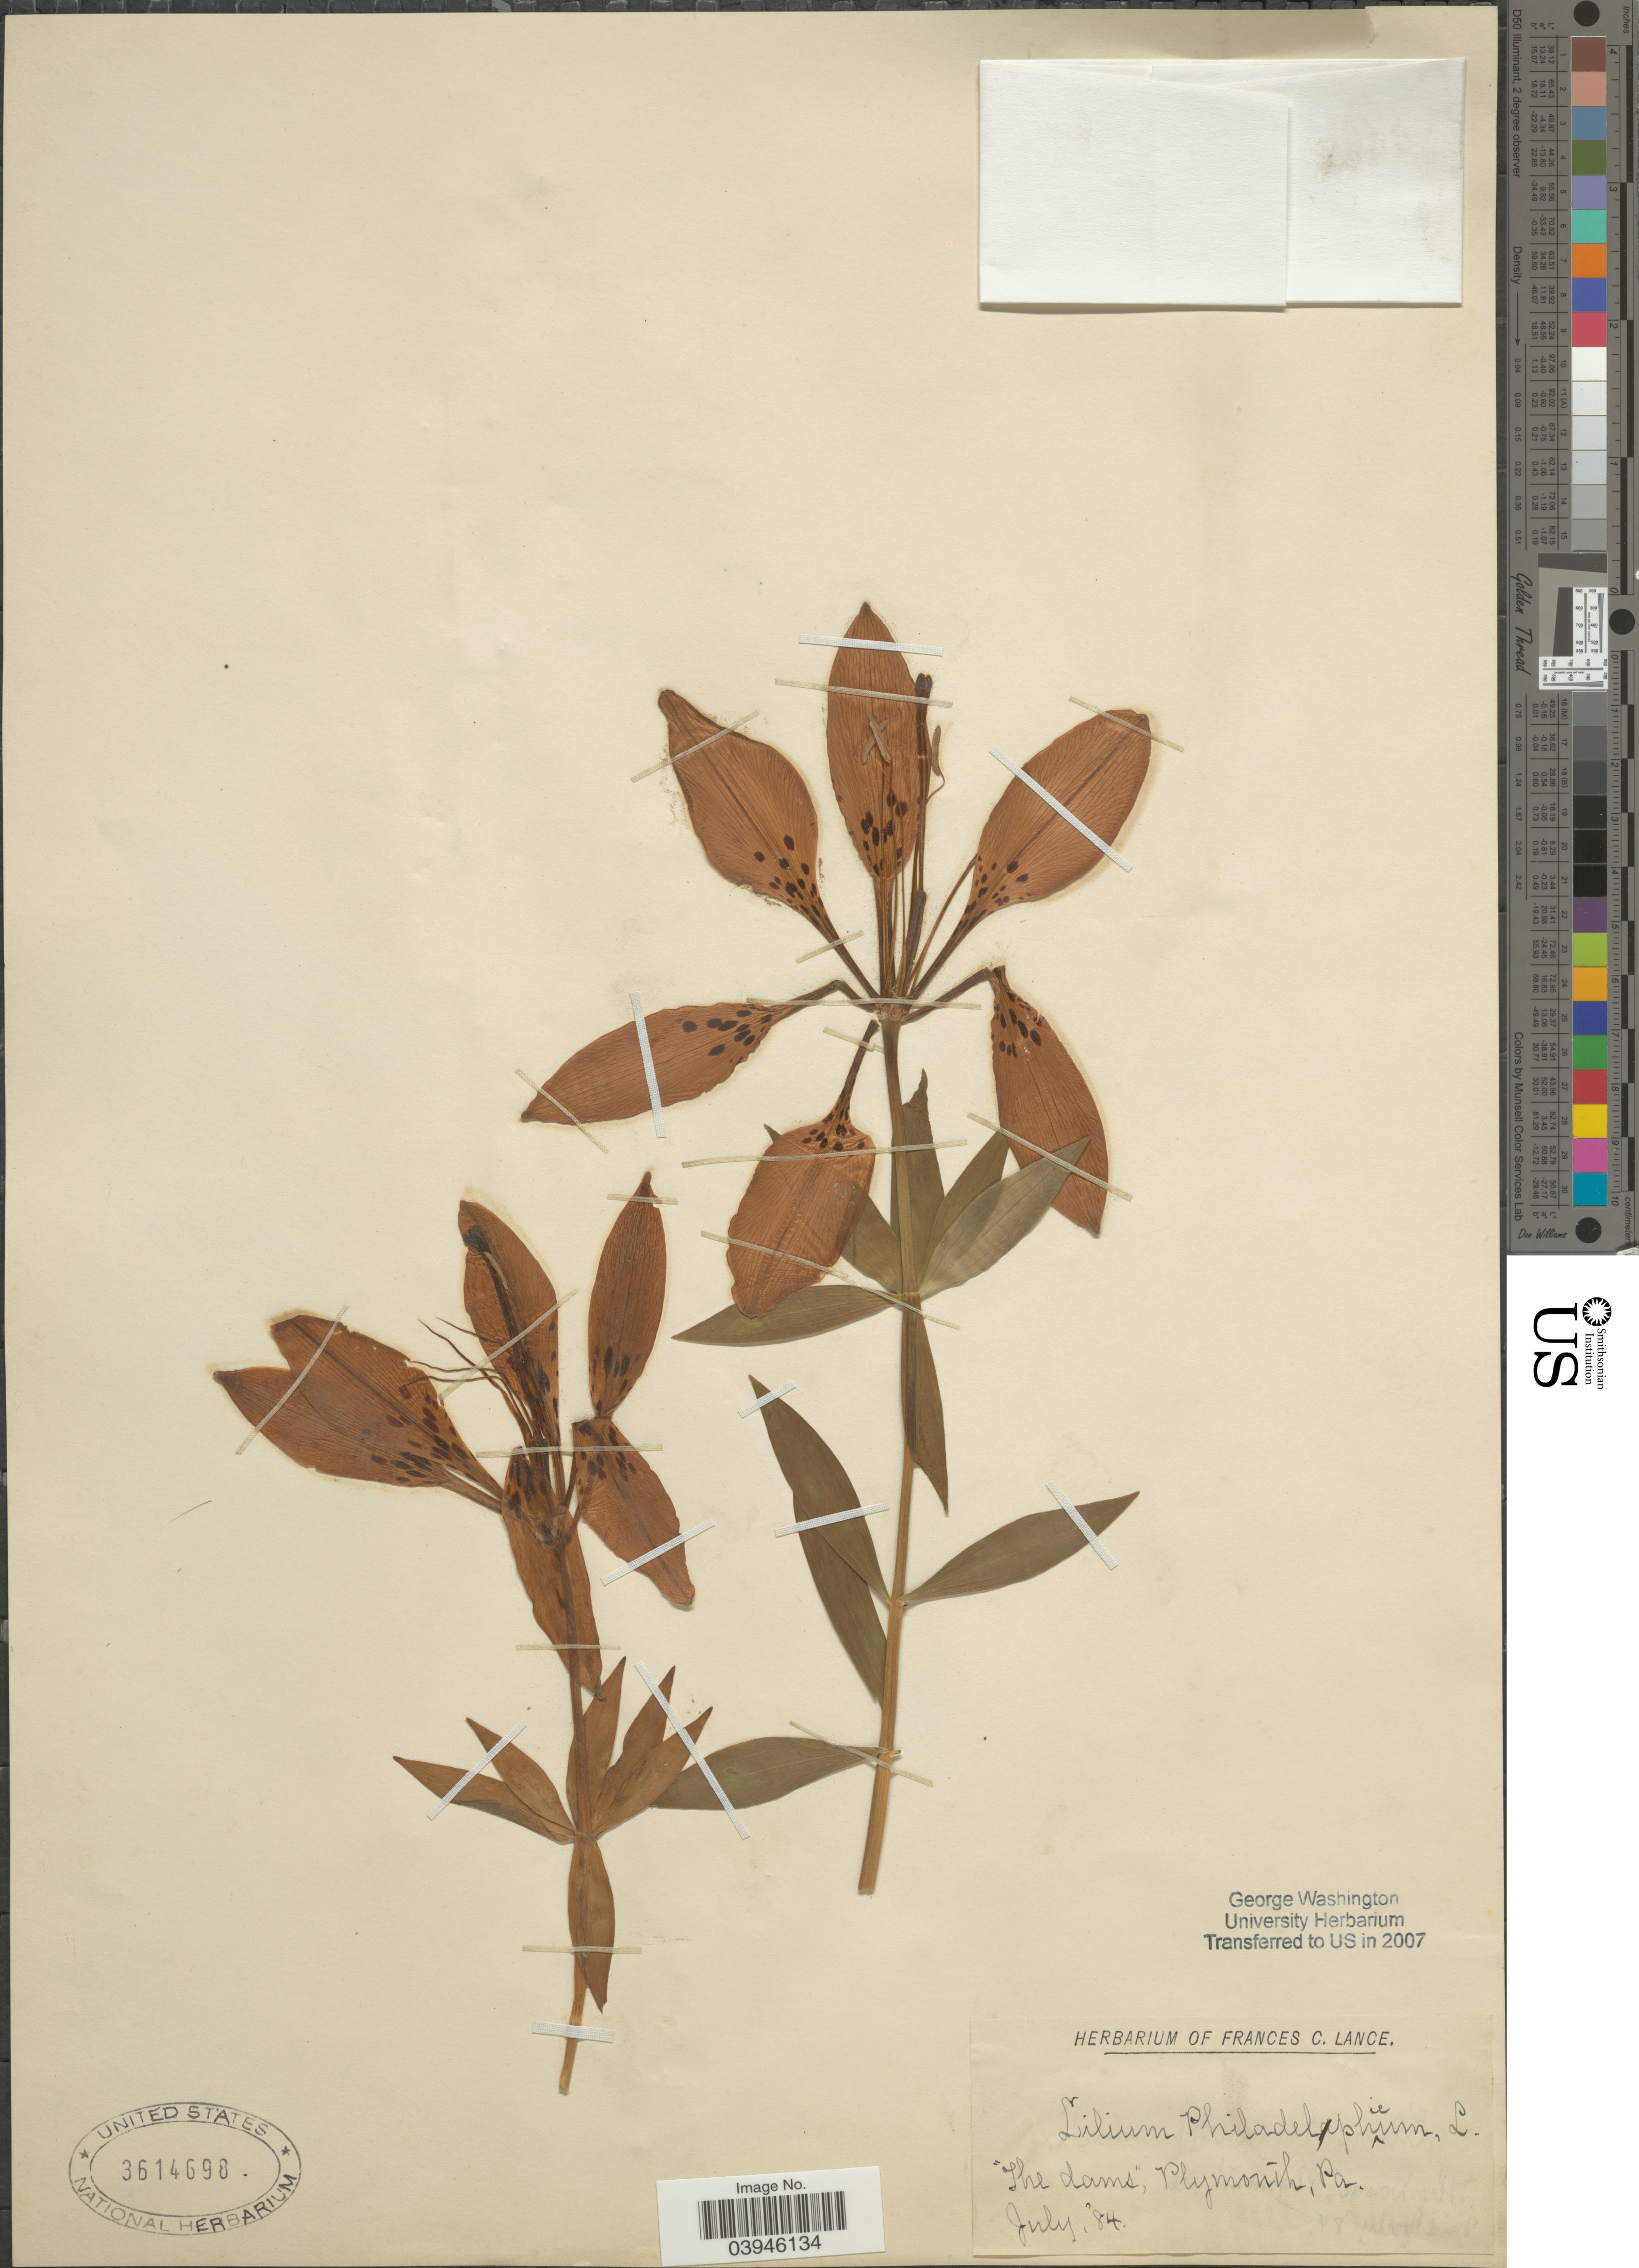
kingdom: Plantae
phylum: Tracheophyta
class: Liliopsida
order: Liliales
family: Liliaceae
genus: Lilium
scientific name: Lilium philadelphicum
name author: L.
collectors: ex herb. Frances C. Lance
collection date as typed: Transcribed d/m/y: /7/84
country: United States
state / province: Pennsylvania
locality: The dams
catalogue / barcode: US 3614698